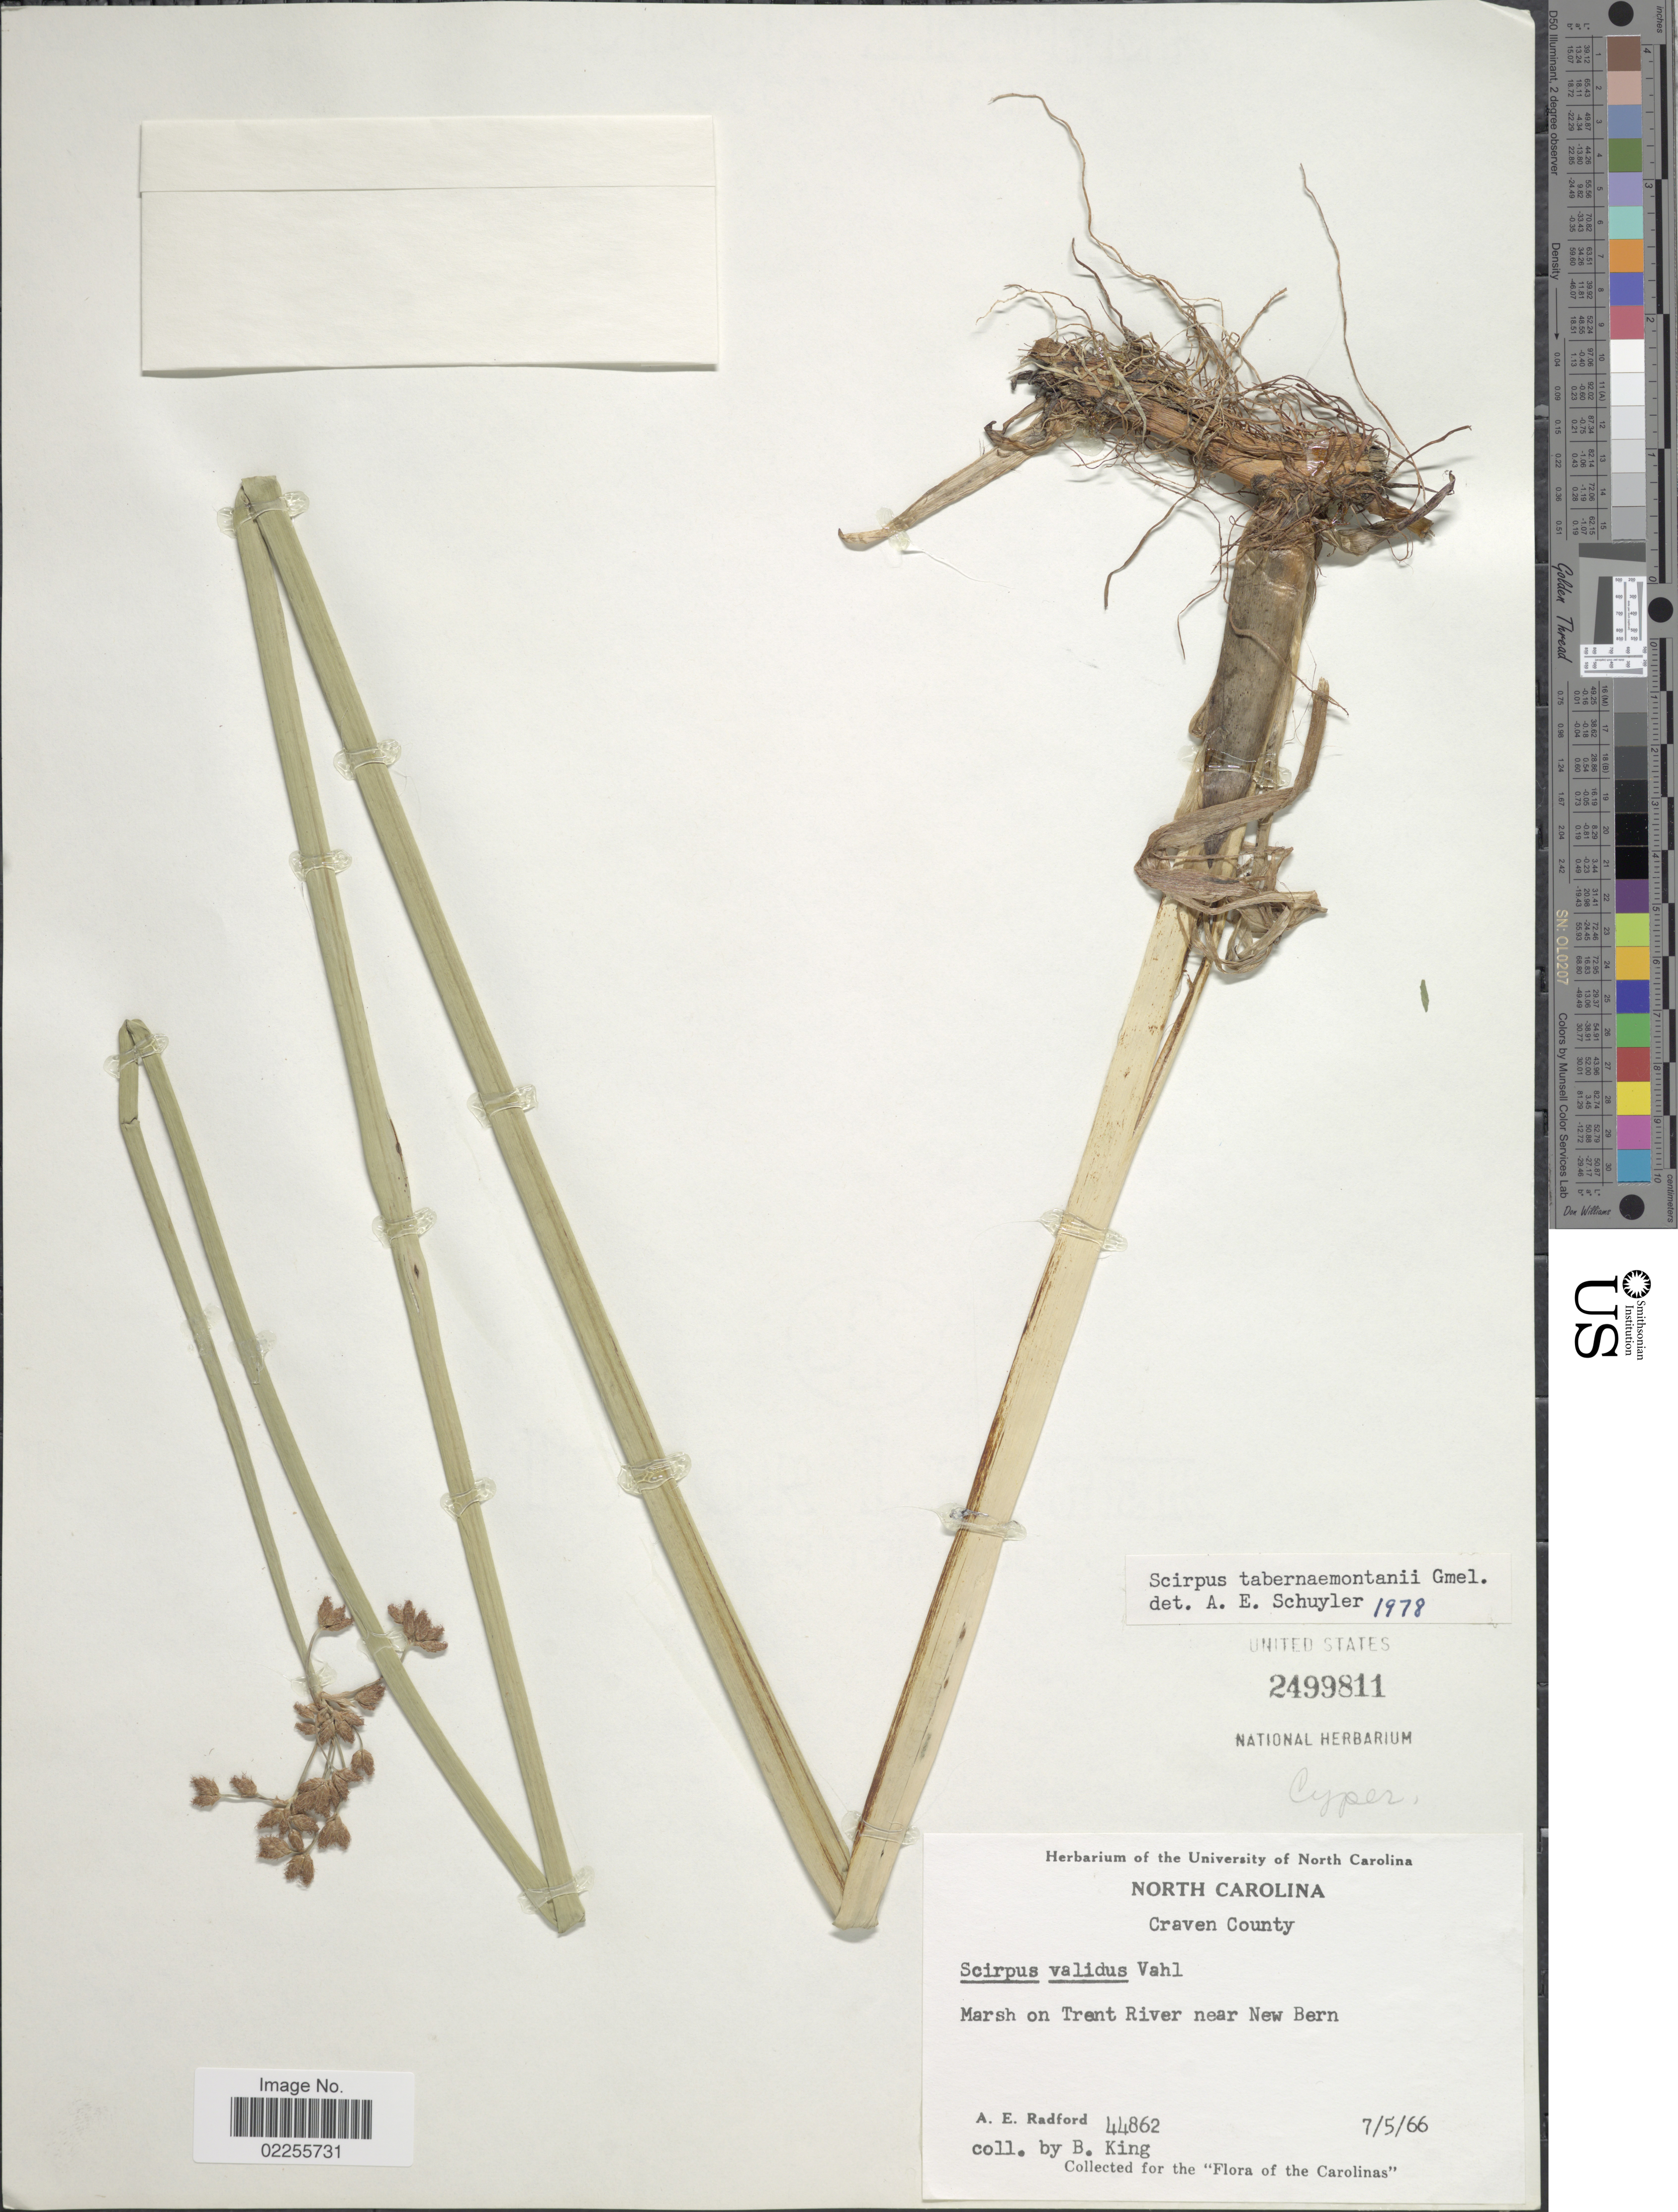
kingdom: Plantae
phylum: Tracheophyta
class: Liliopsida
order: Poales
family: Cyperaceae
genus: Schoenoplectus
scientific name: Schoenoplectus tabernaemontani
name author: (C.C. Gmel.) Palla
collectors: A. E. Radford & B. King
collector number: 44862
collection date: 1966-07-05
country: United States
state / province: North Carolina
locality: Craven County, Marsh on Trant River near New Bern.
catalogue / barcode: US 2499811